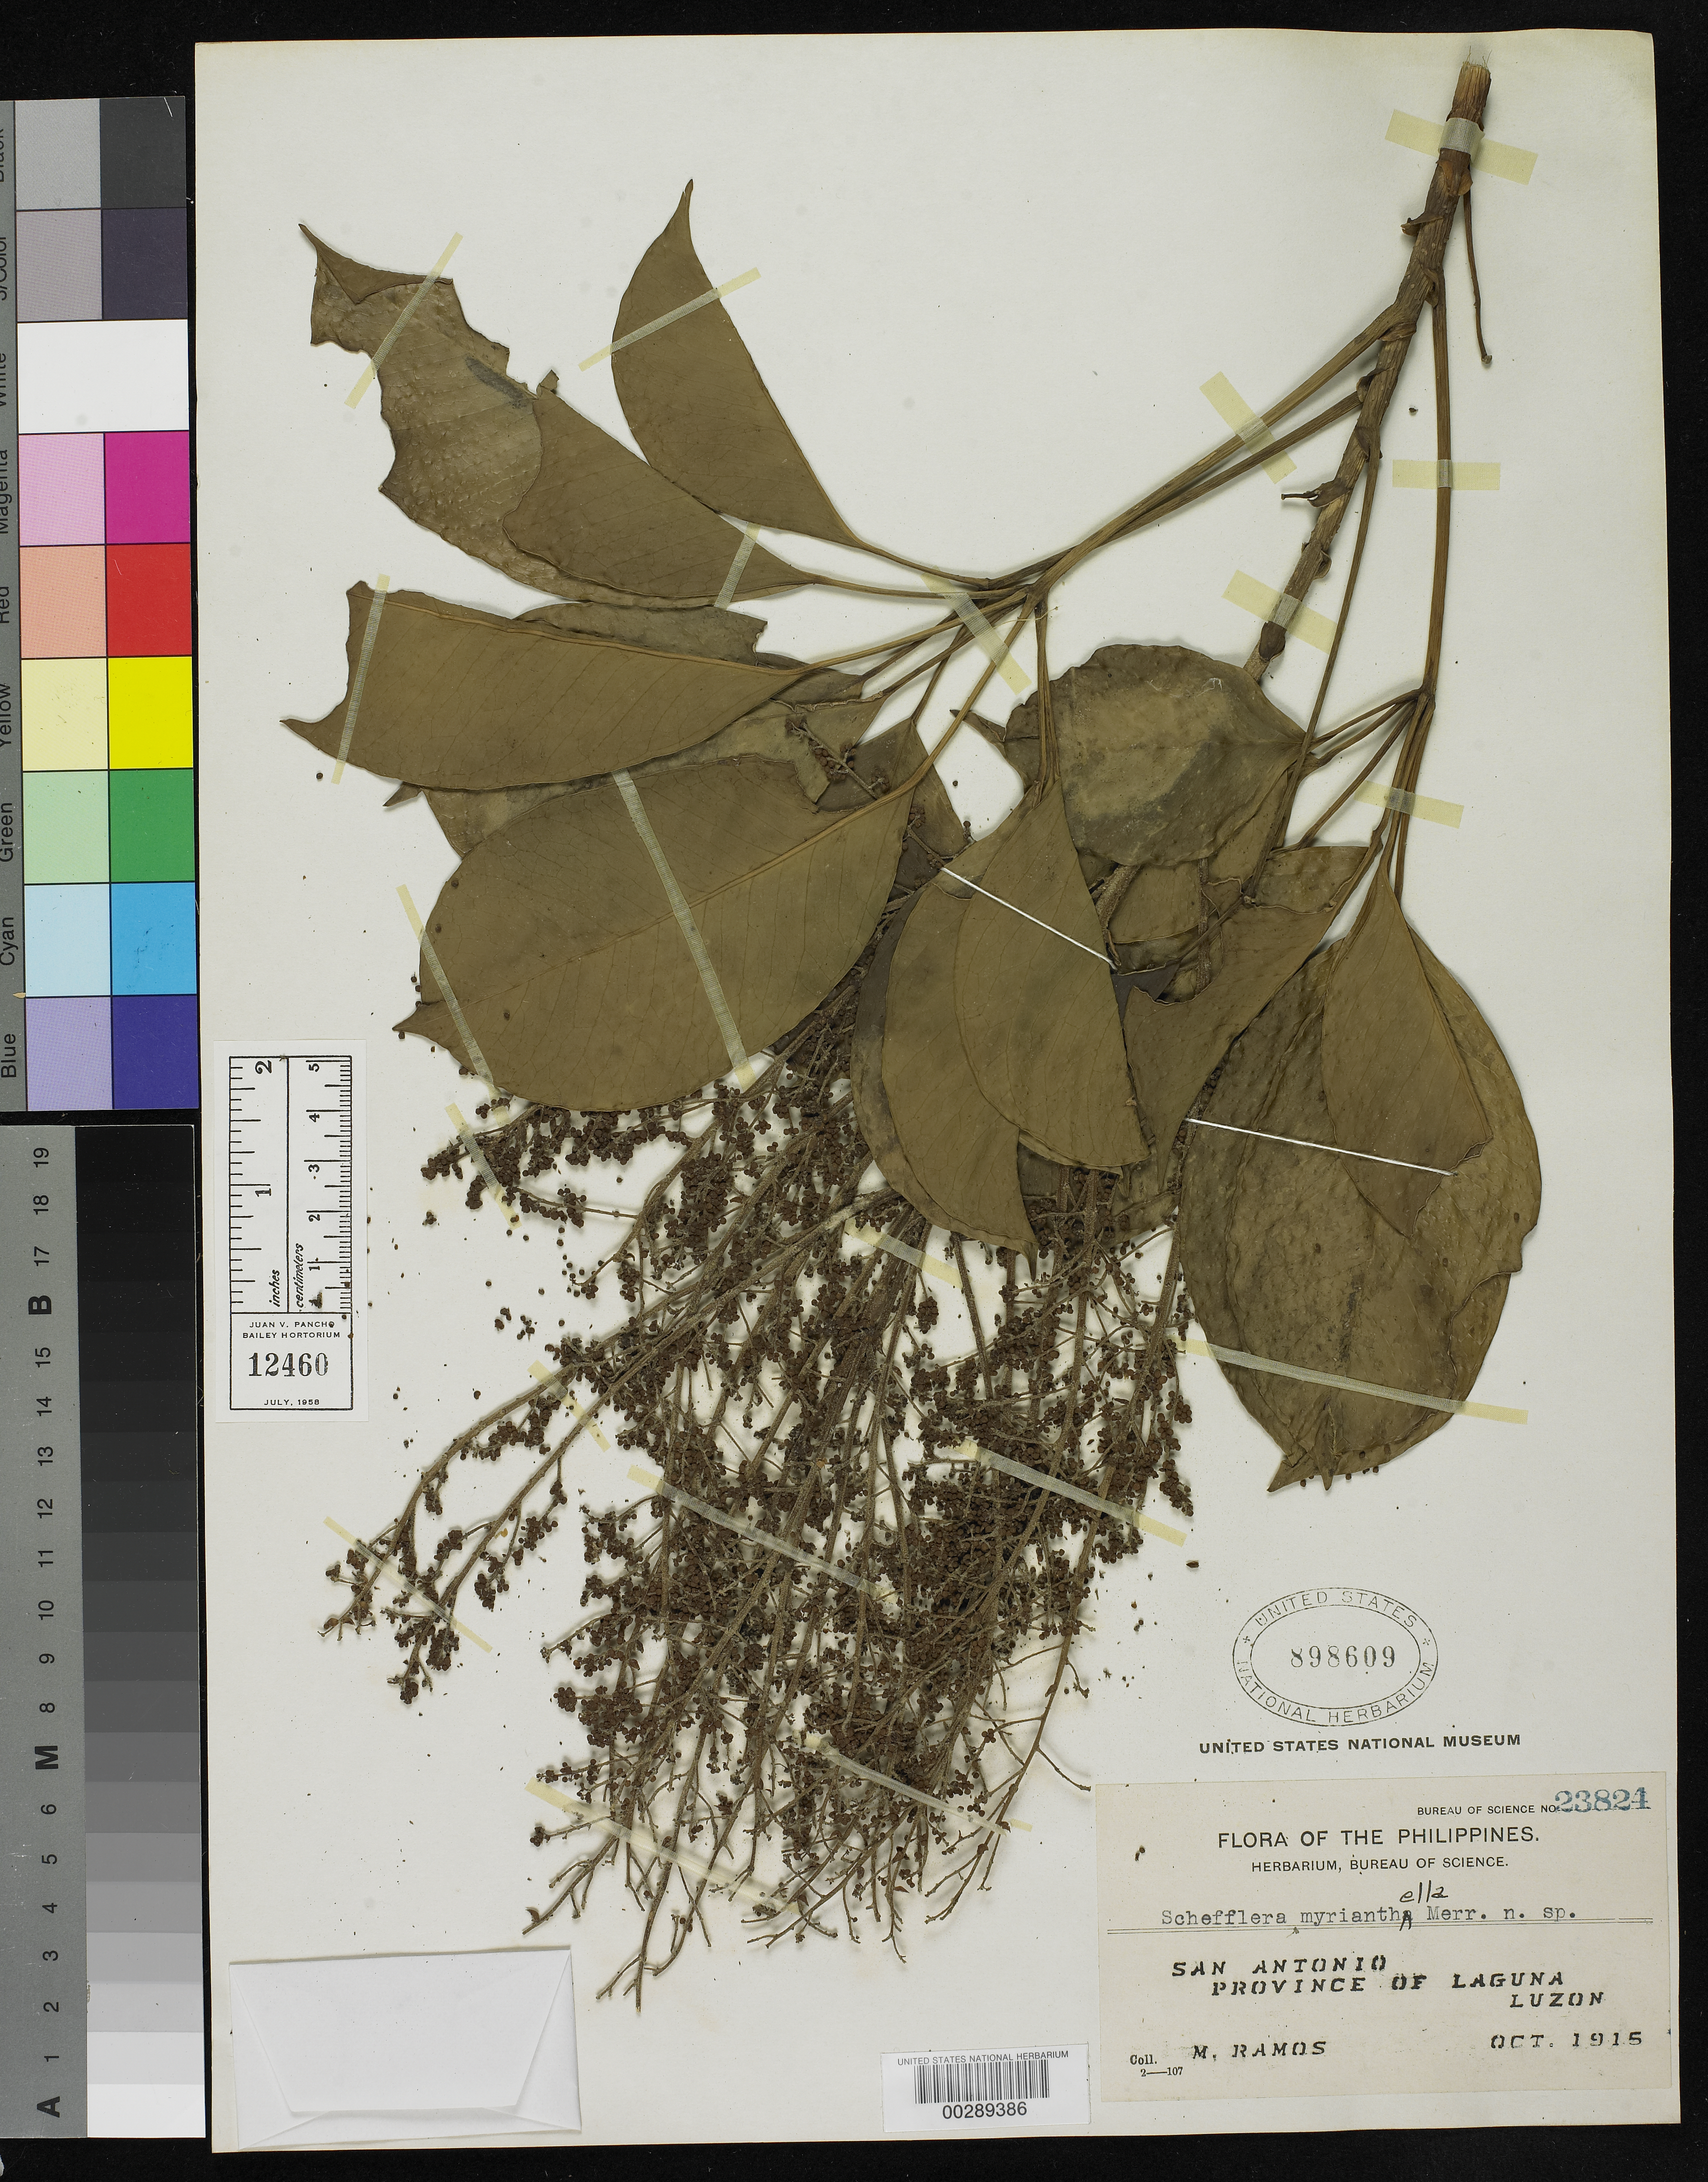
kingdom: Plantae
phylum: Tracheophyta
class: Magnoliopsida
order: Apiales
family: Araliaceae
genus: Schefflera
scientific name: Schefflera myrianthella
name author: Merr.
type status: Isotype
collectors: M. Ramos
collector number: Bur. Sci. 23824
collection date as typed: Oct 1915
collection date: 1915-10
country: Philippines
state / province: Calabarzon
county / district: Laguna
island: Luzon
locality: San Antonio.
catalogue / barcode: US 898609